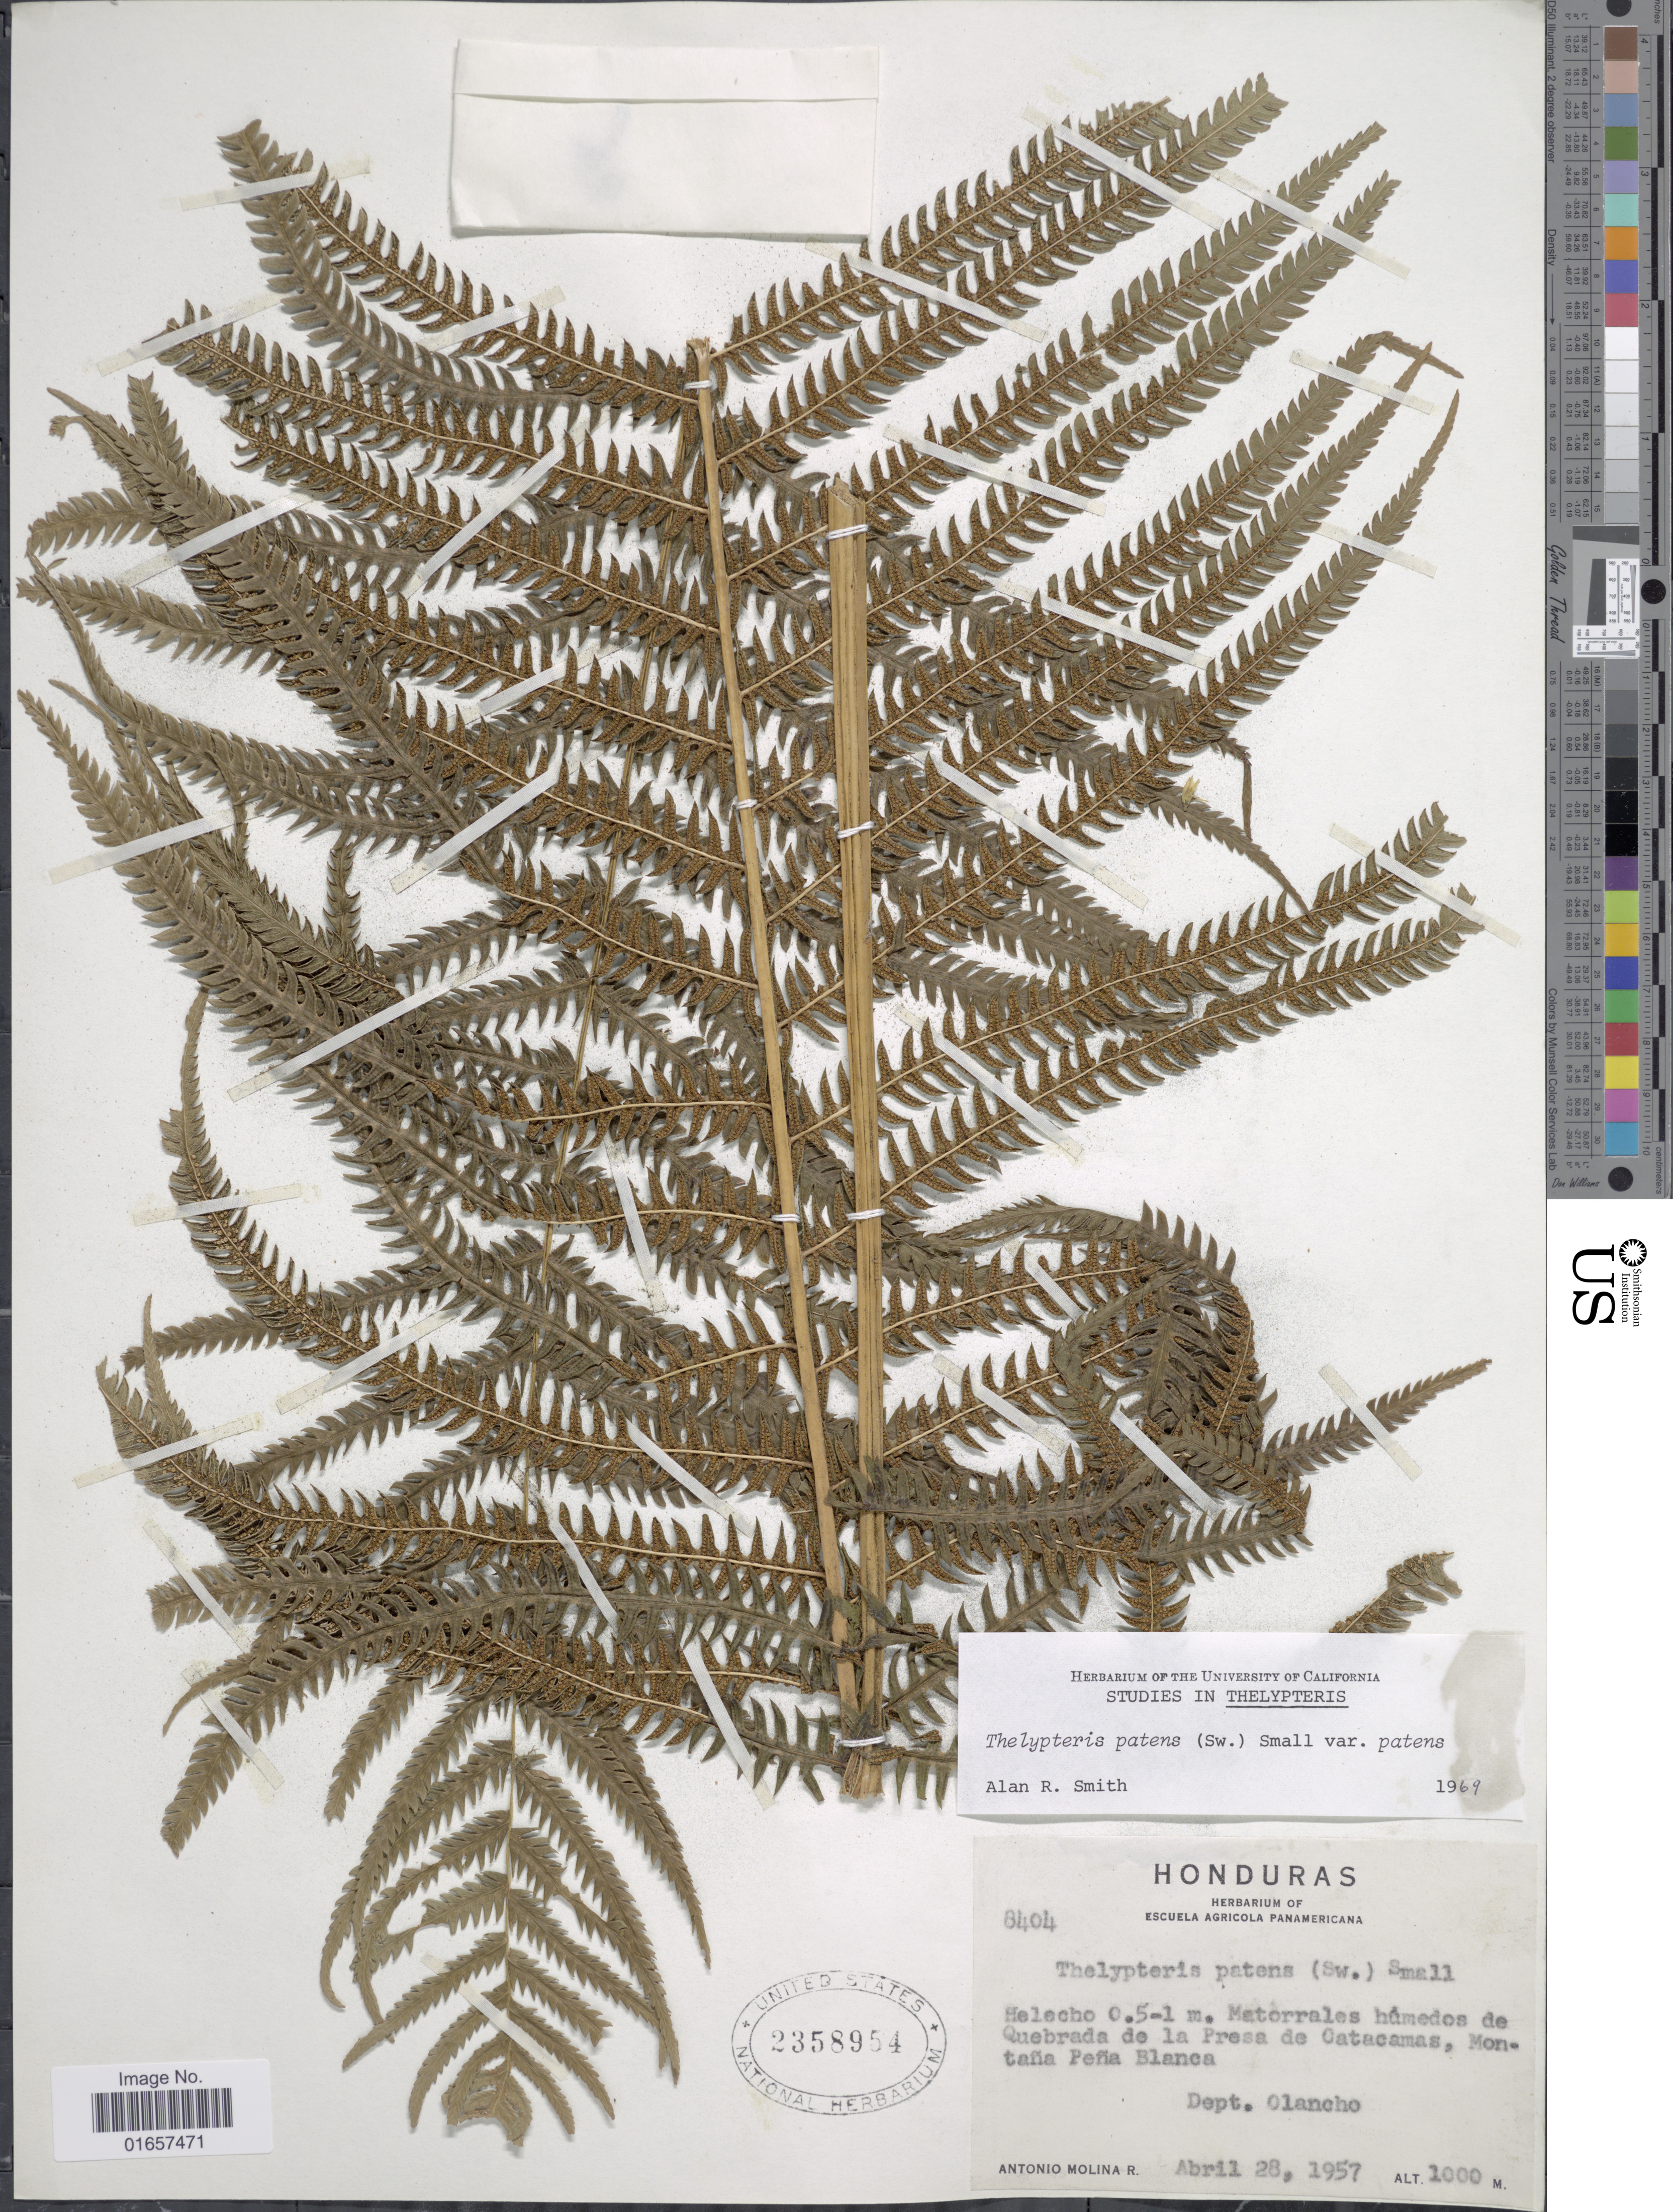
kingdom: Plantae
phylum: Tracheophyta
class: Polypodiopsida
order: Polypodiales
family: Thelypteridaceae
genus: Christella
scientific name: Christella patens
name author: (Sw.) Holttum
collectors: A. Molina R.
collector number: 8404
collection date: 1957-04-28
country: Honduras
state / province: Olancho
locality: Honduras, Matorrales húmedos de Quebrada de la Press da Catacamas, Montaña Peña Blanca, Dept. Olancho.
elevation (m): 1000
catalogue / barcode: US 2358954